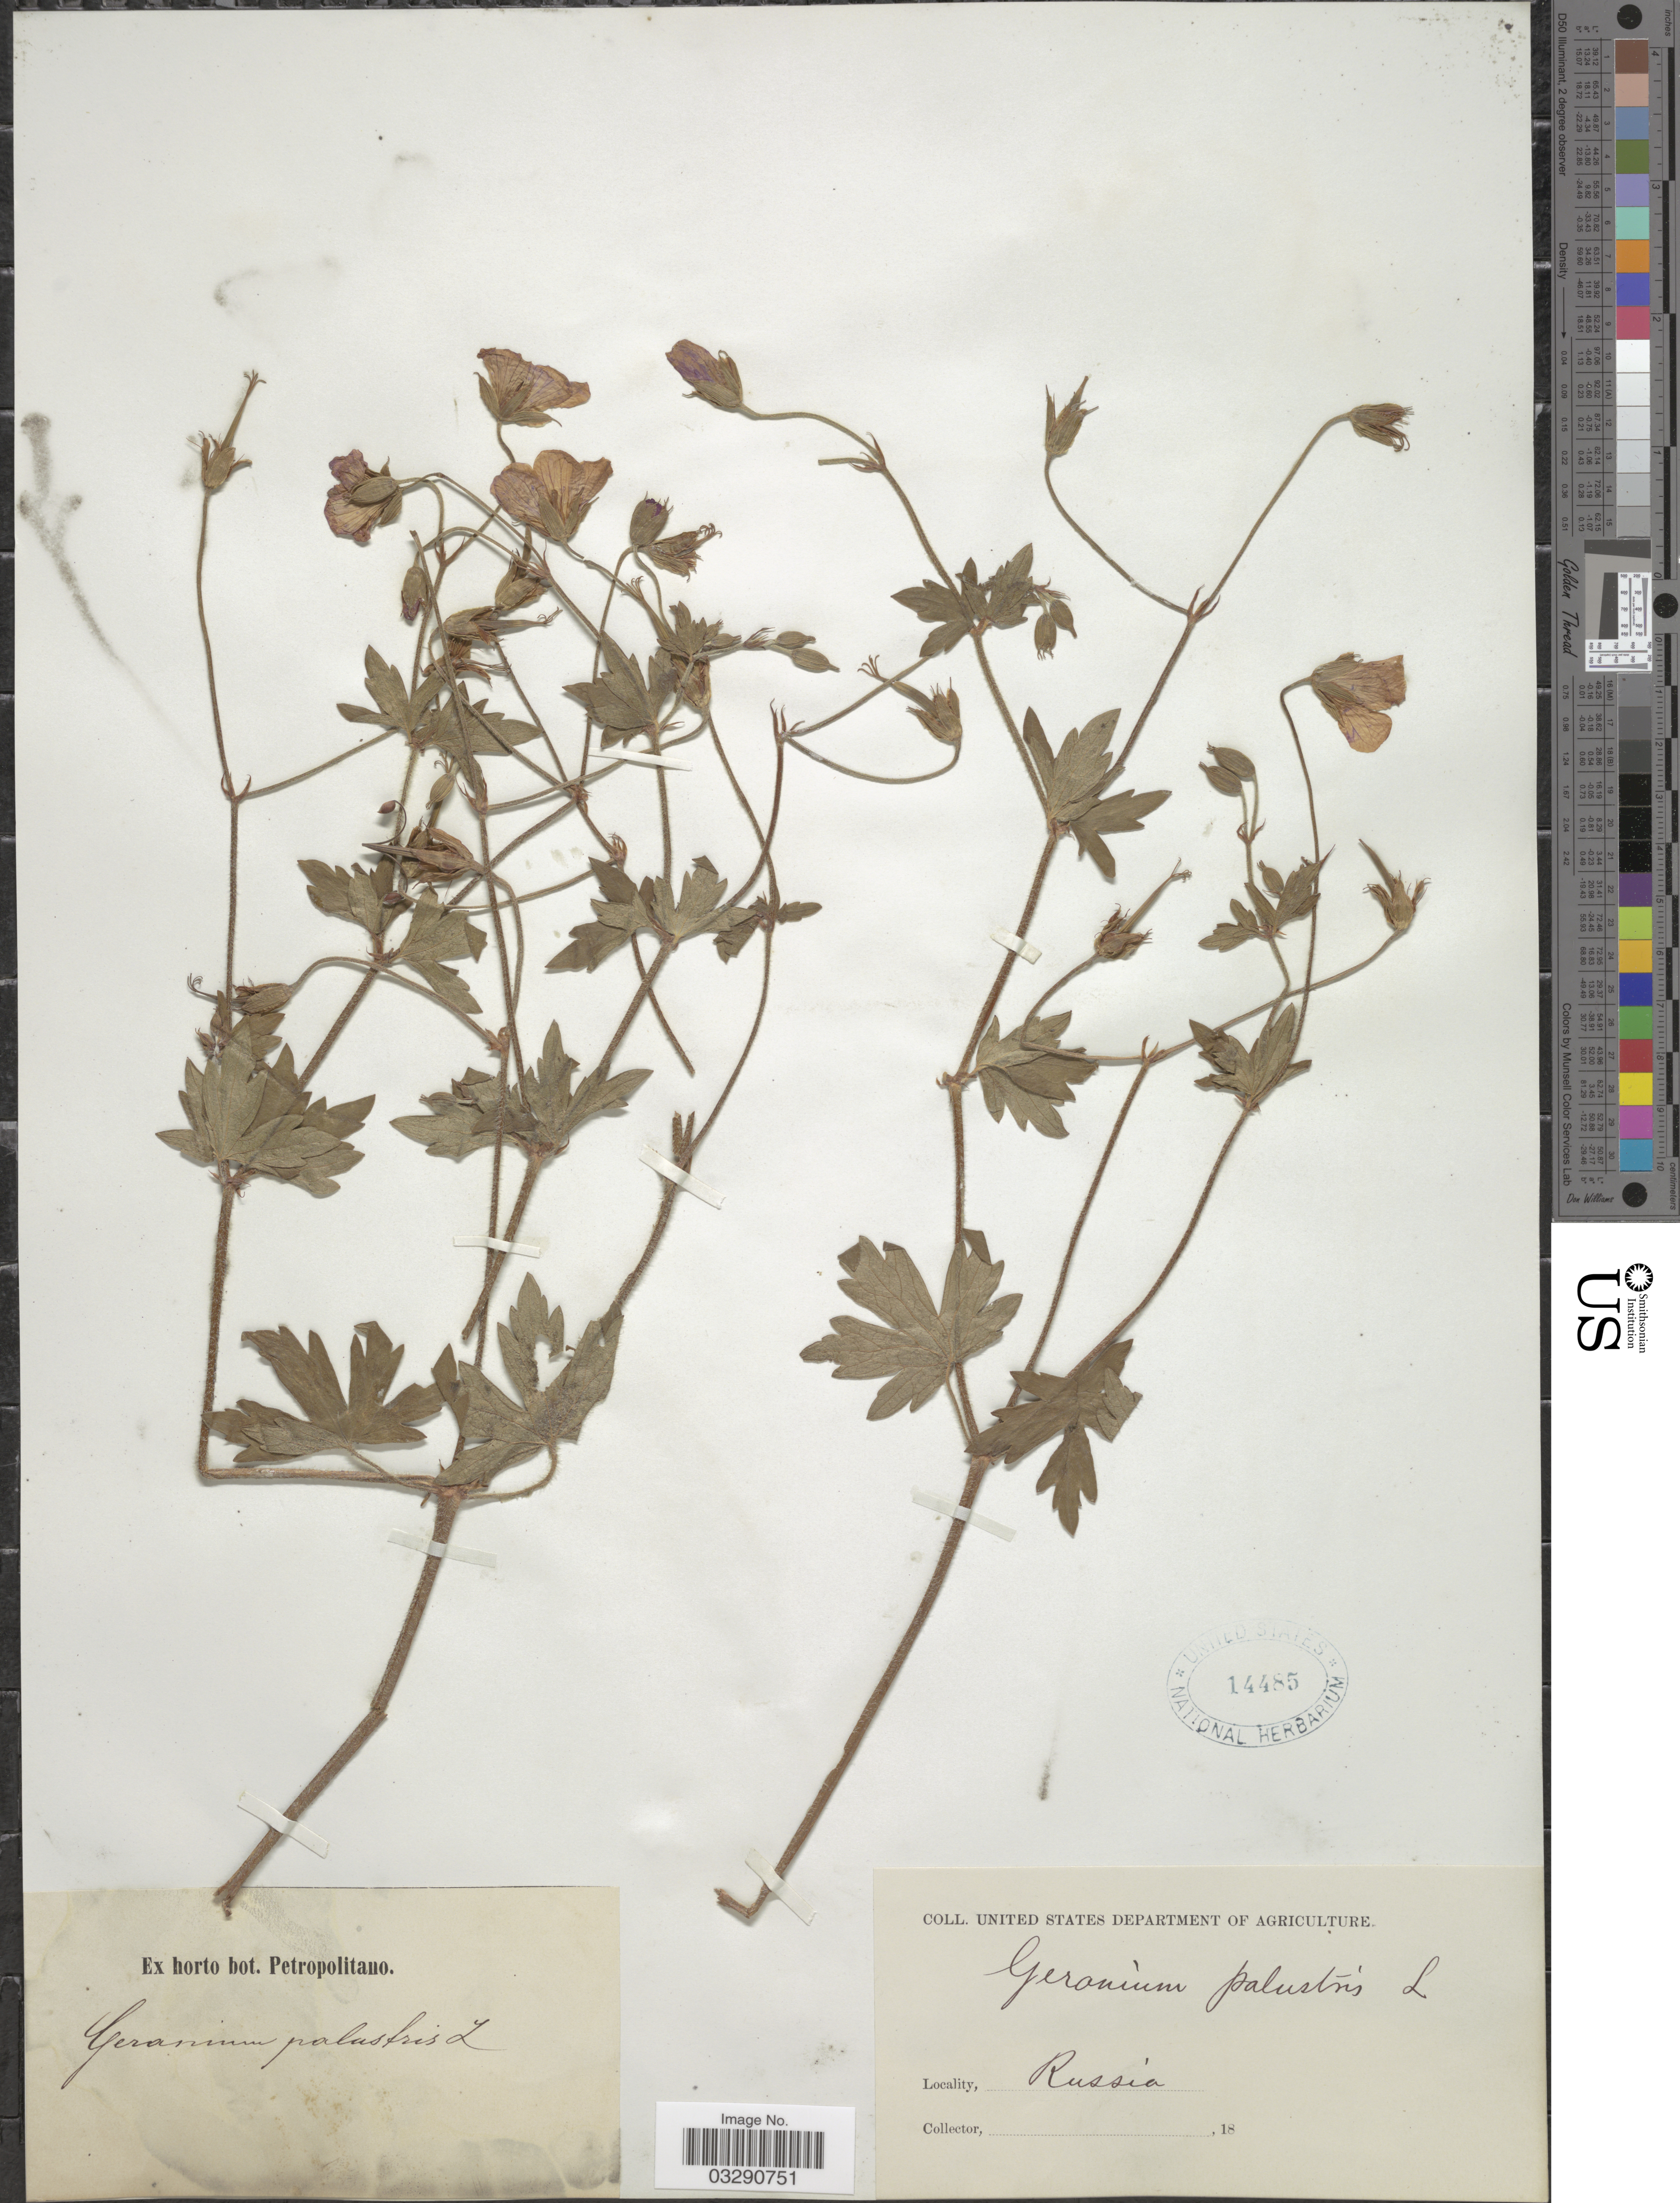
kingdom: Plantae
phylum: Tracheophyta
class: Magnoliopsida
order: Geraniales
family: Geraniaceae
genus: Geranium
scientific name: Geranium palustre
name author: L.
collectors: ex Horto Bot. Petropolitano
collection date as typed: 18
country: Russian Federation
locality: Russia.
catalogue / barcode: US 14485